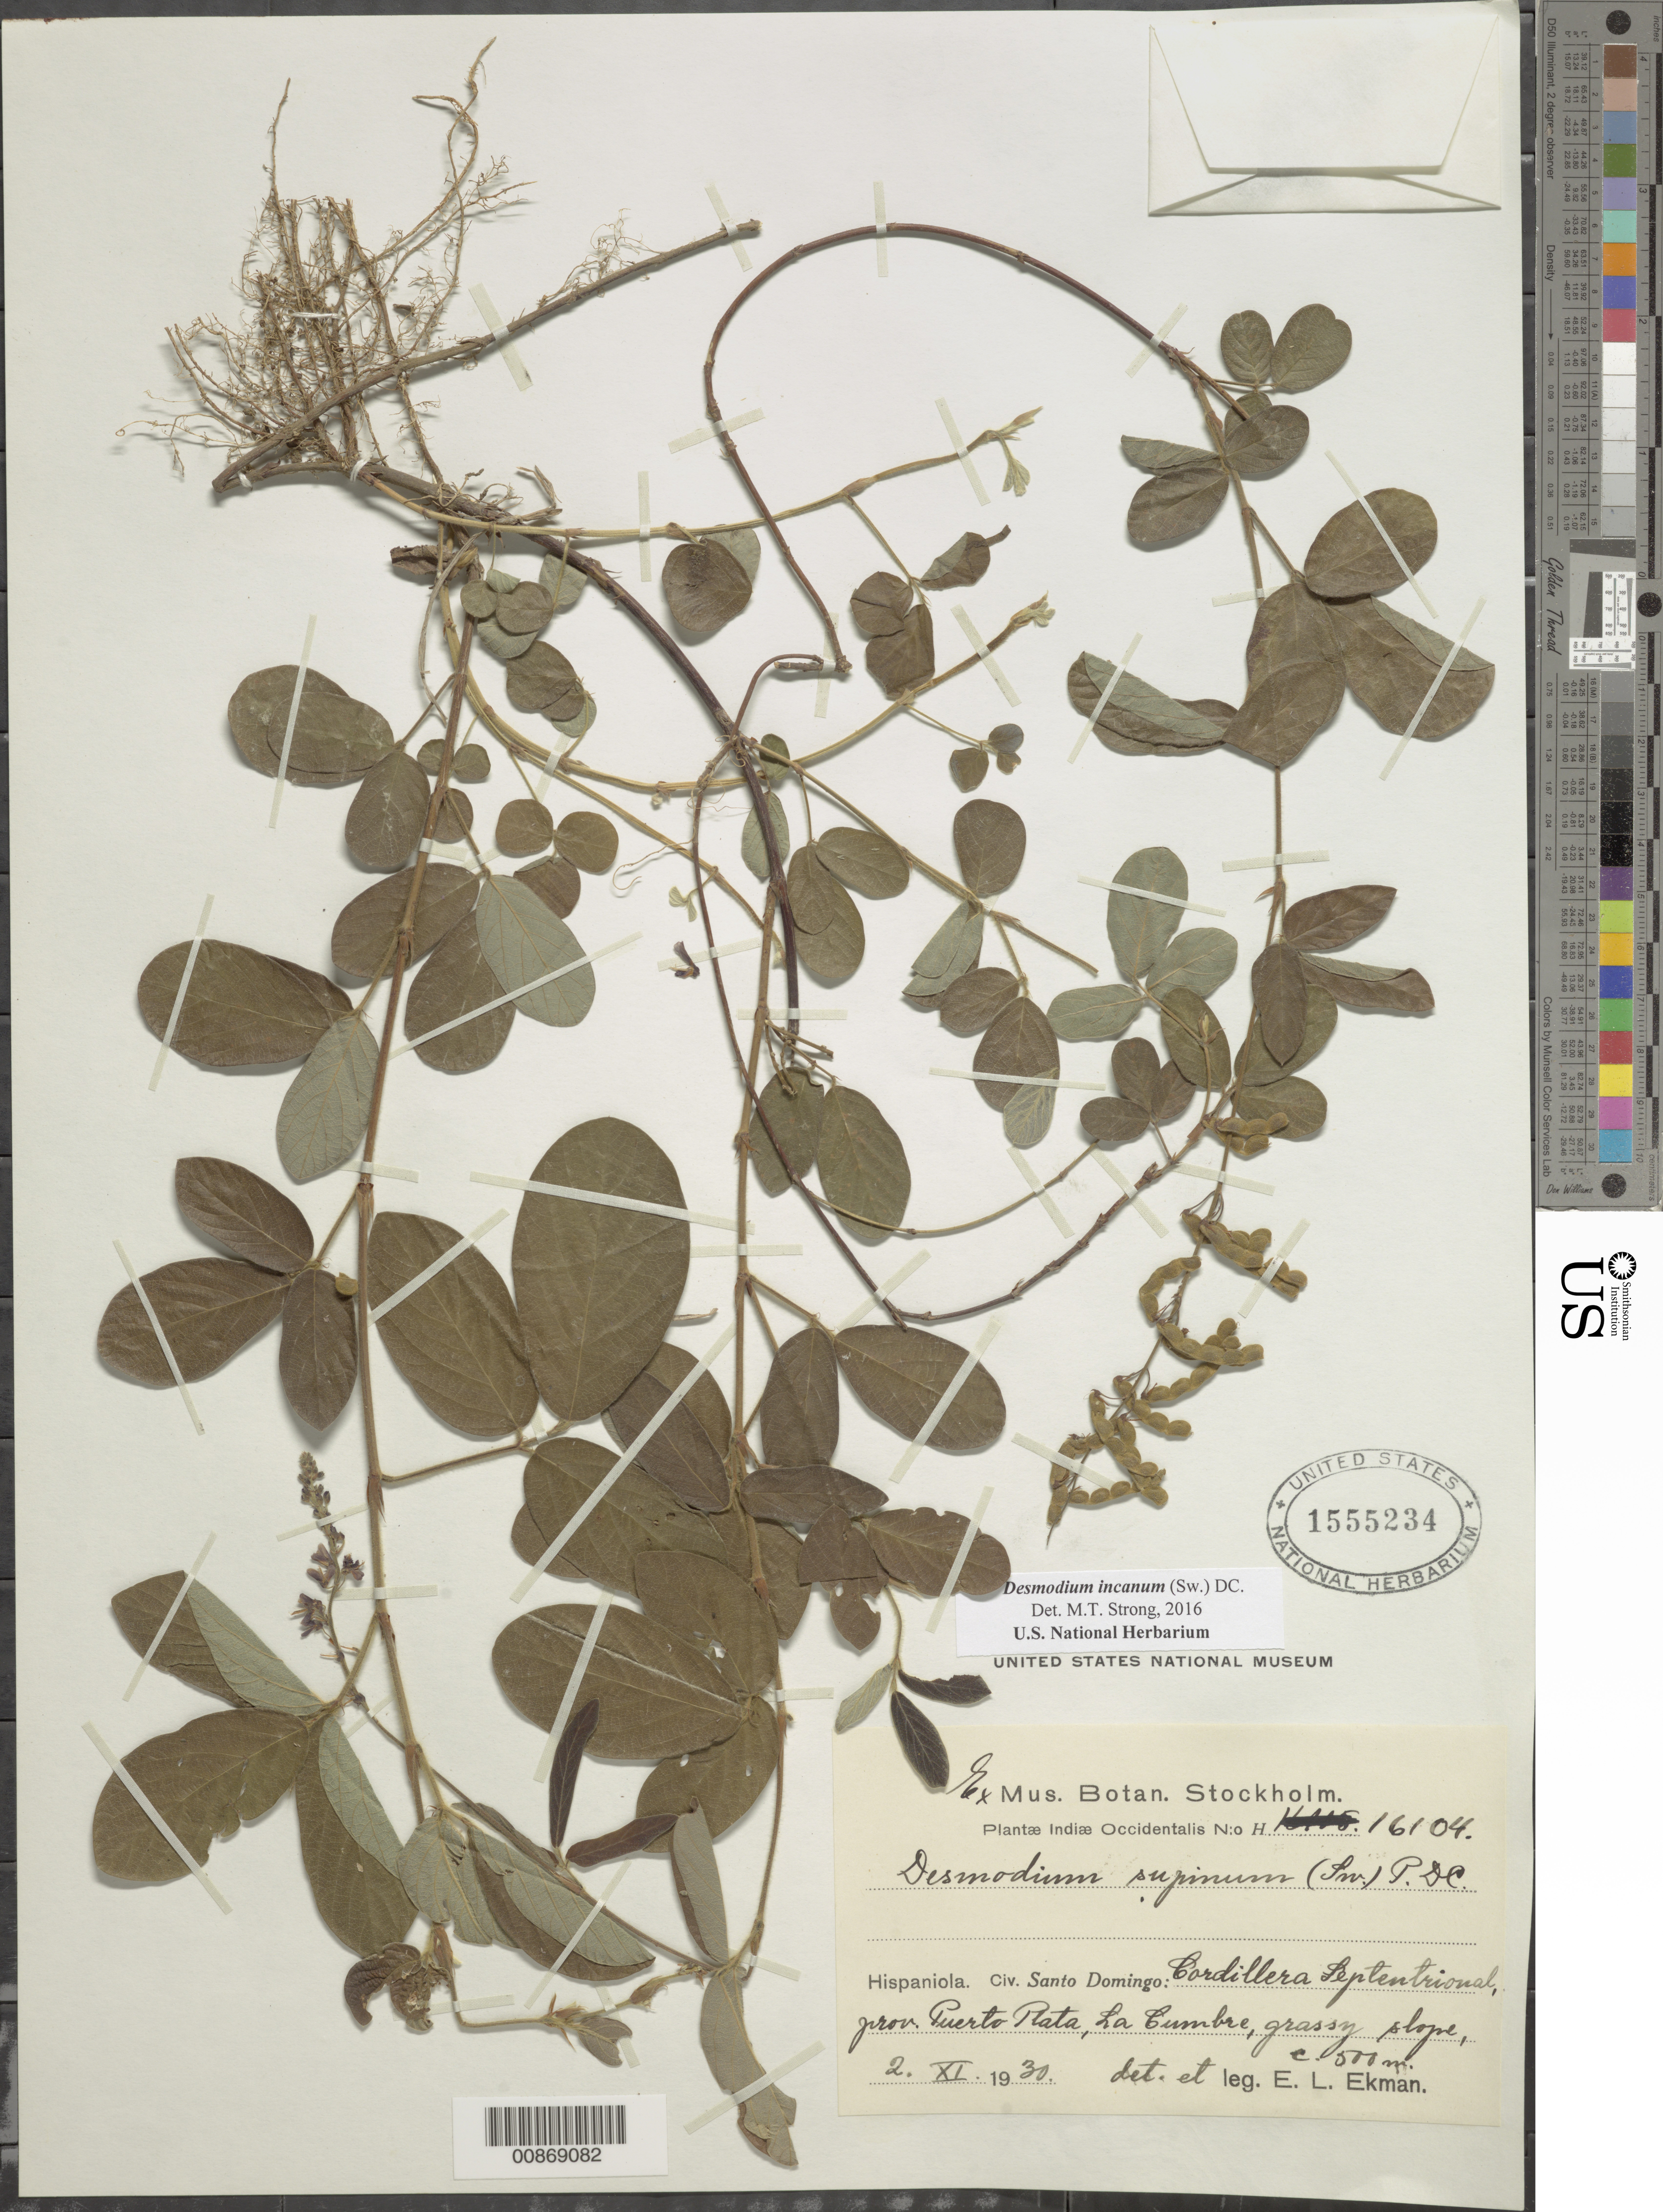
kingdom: Plantae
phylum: Tracheophyta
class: Magnoliopsida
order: Fabales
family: Fabaceae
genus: Desmodium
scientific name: Desmodium incanum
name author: (Sw.) DC.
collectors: E. L. Ekman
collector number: H 16104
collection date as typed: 02 Nov 1930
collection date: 1930-11-02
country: Dominican Republic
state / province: Puerto Plata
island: Hispaniola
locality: Cordillera Septentrional, La Cumbre.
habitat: Grassy slope.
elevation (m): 500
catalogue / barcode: US 1555234